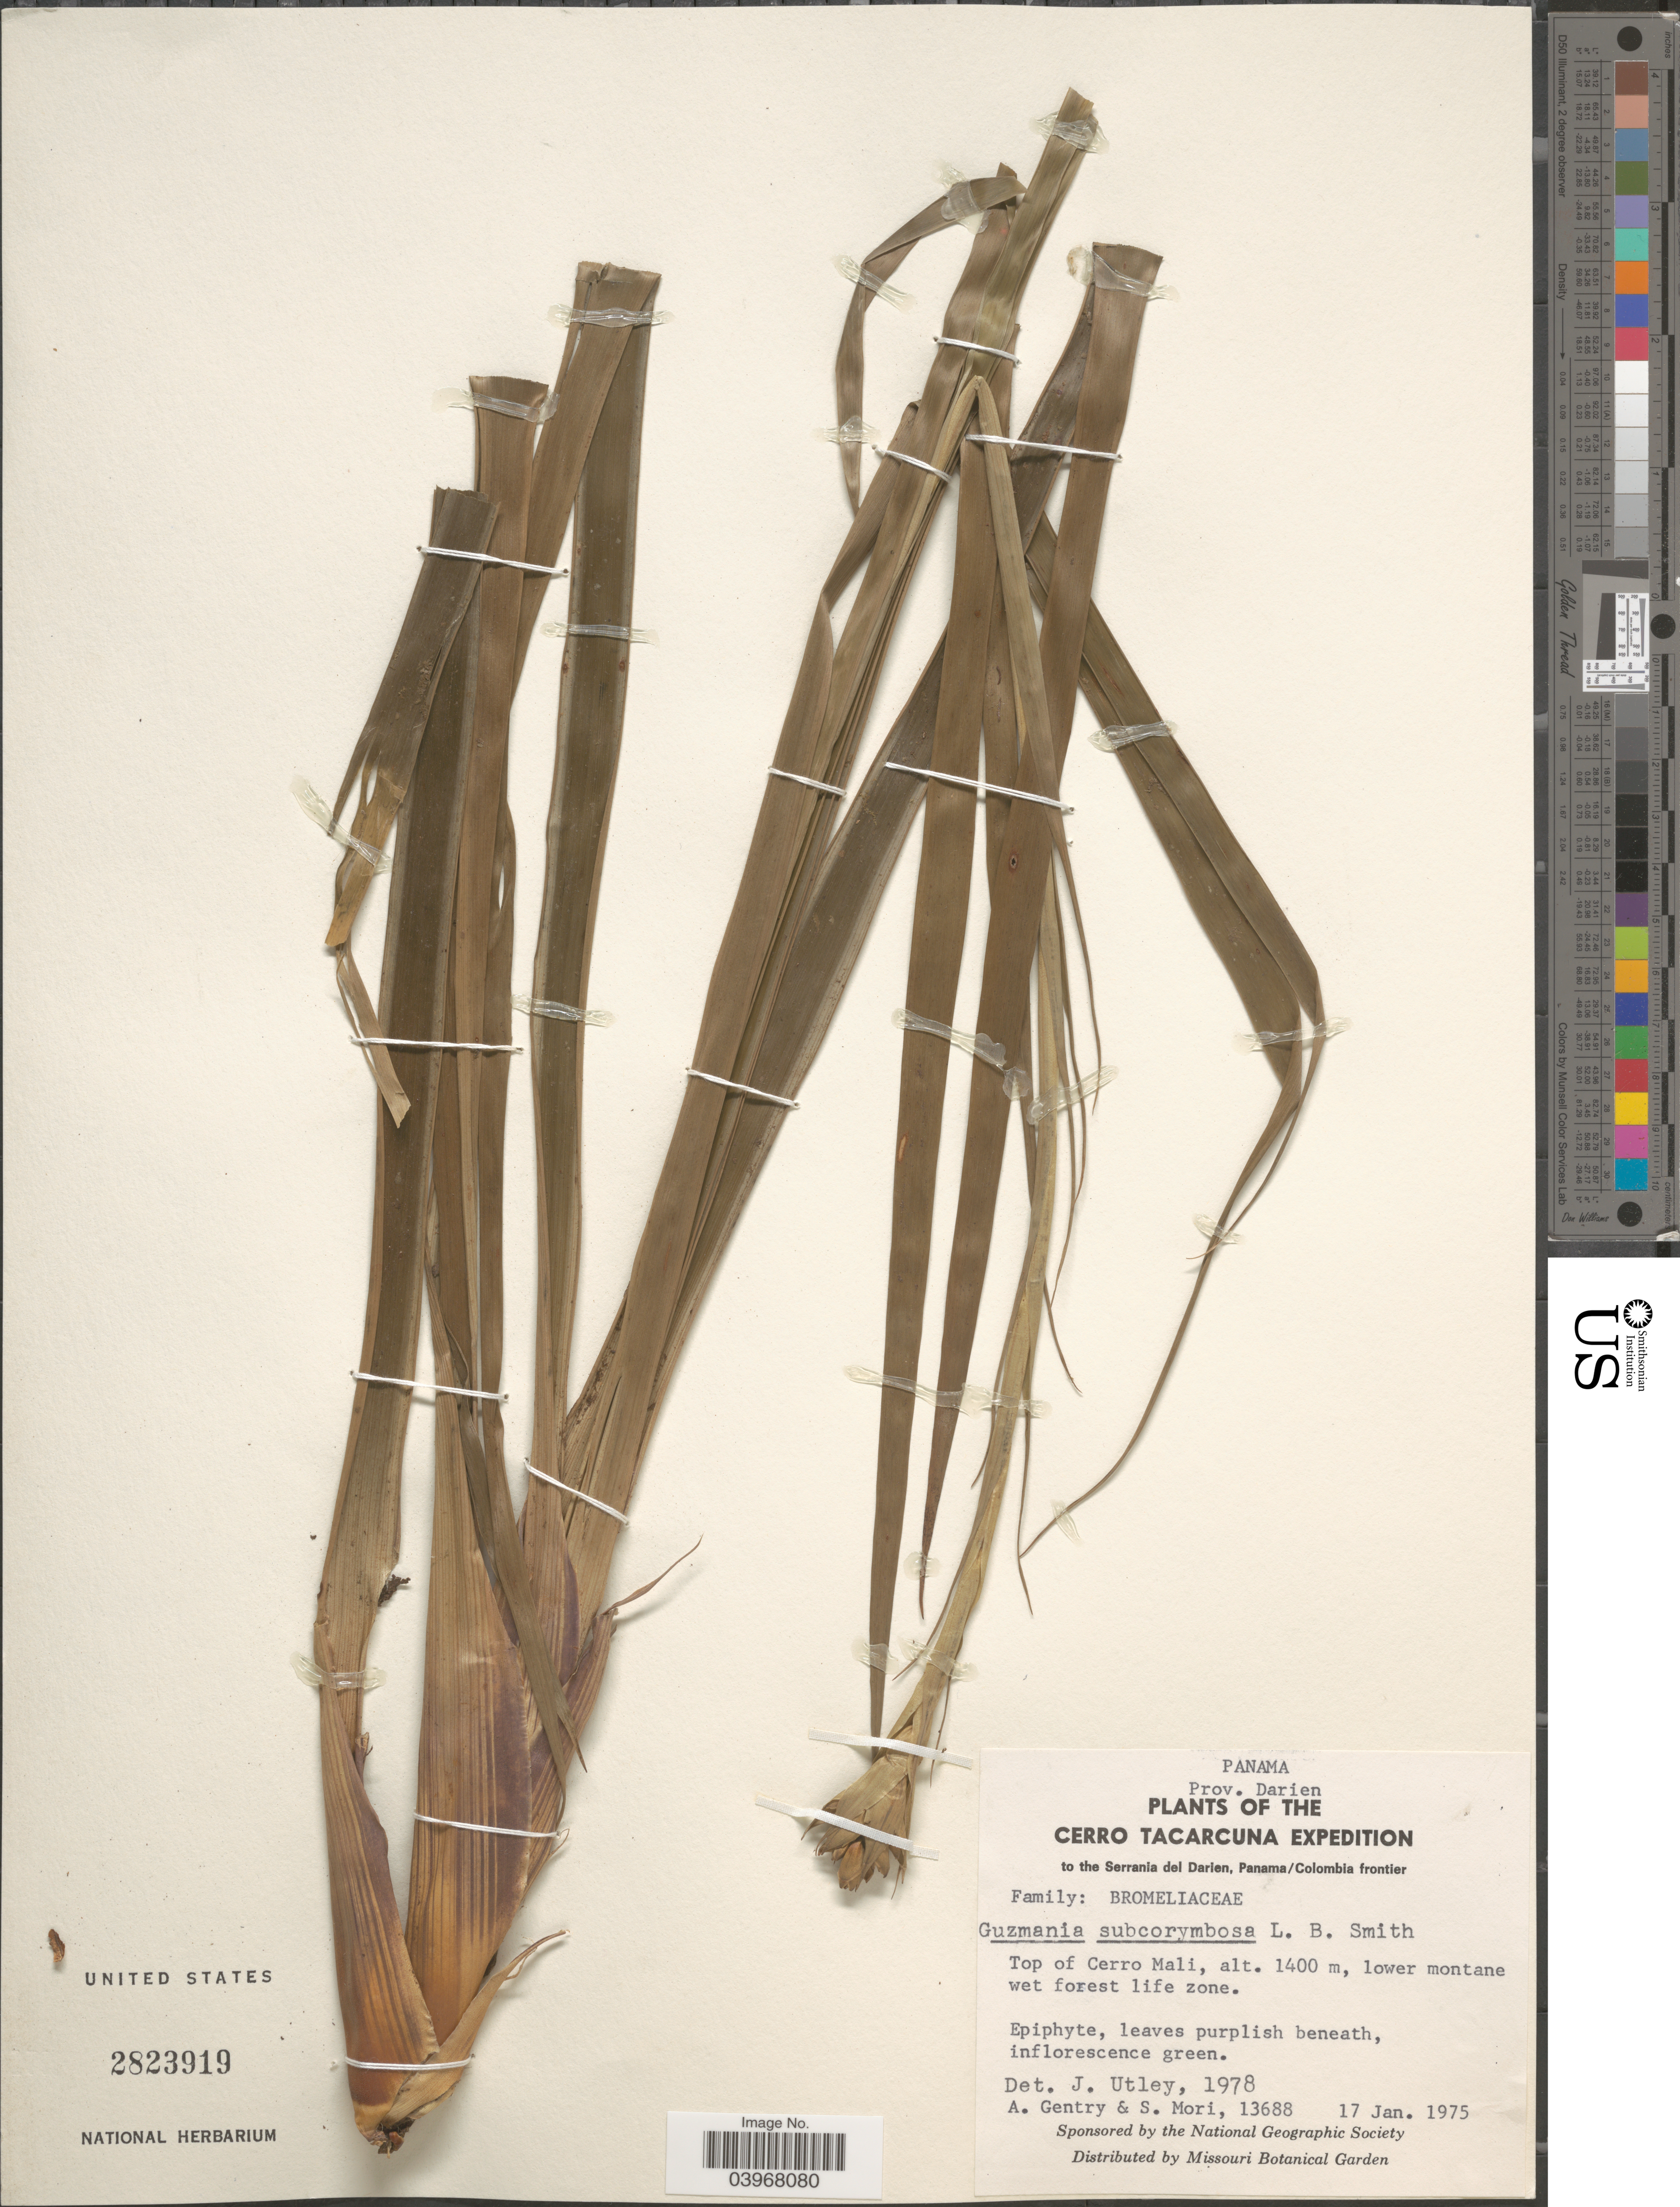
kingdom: Plantae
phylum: Tracheophyta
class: Liliopsida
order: Poales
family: Bromeliaceae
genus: Guzmania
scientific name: Guzmania subcorymbosa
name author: L.B. Sm.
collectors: A. H. Gentry & S. Mori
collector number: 13688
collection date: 1975-01-17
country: Panama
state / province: Darien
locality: The Serrania del Darien, Panama/Colombia frontier. Top of Cerro Mali.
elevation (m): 1400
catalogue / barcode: US 2823919